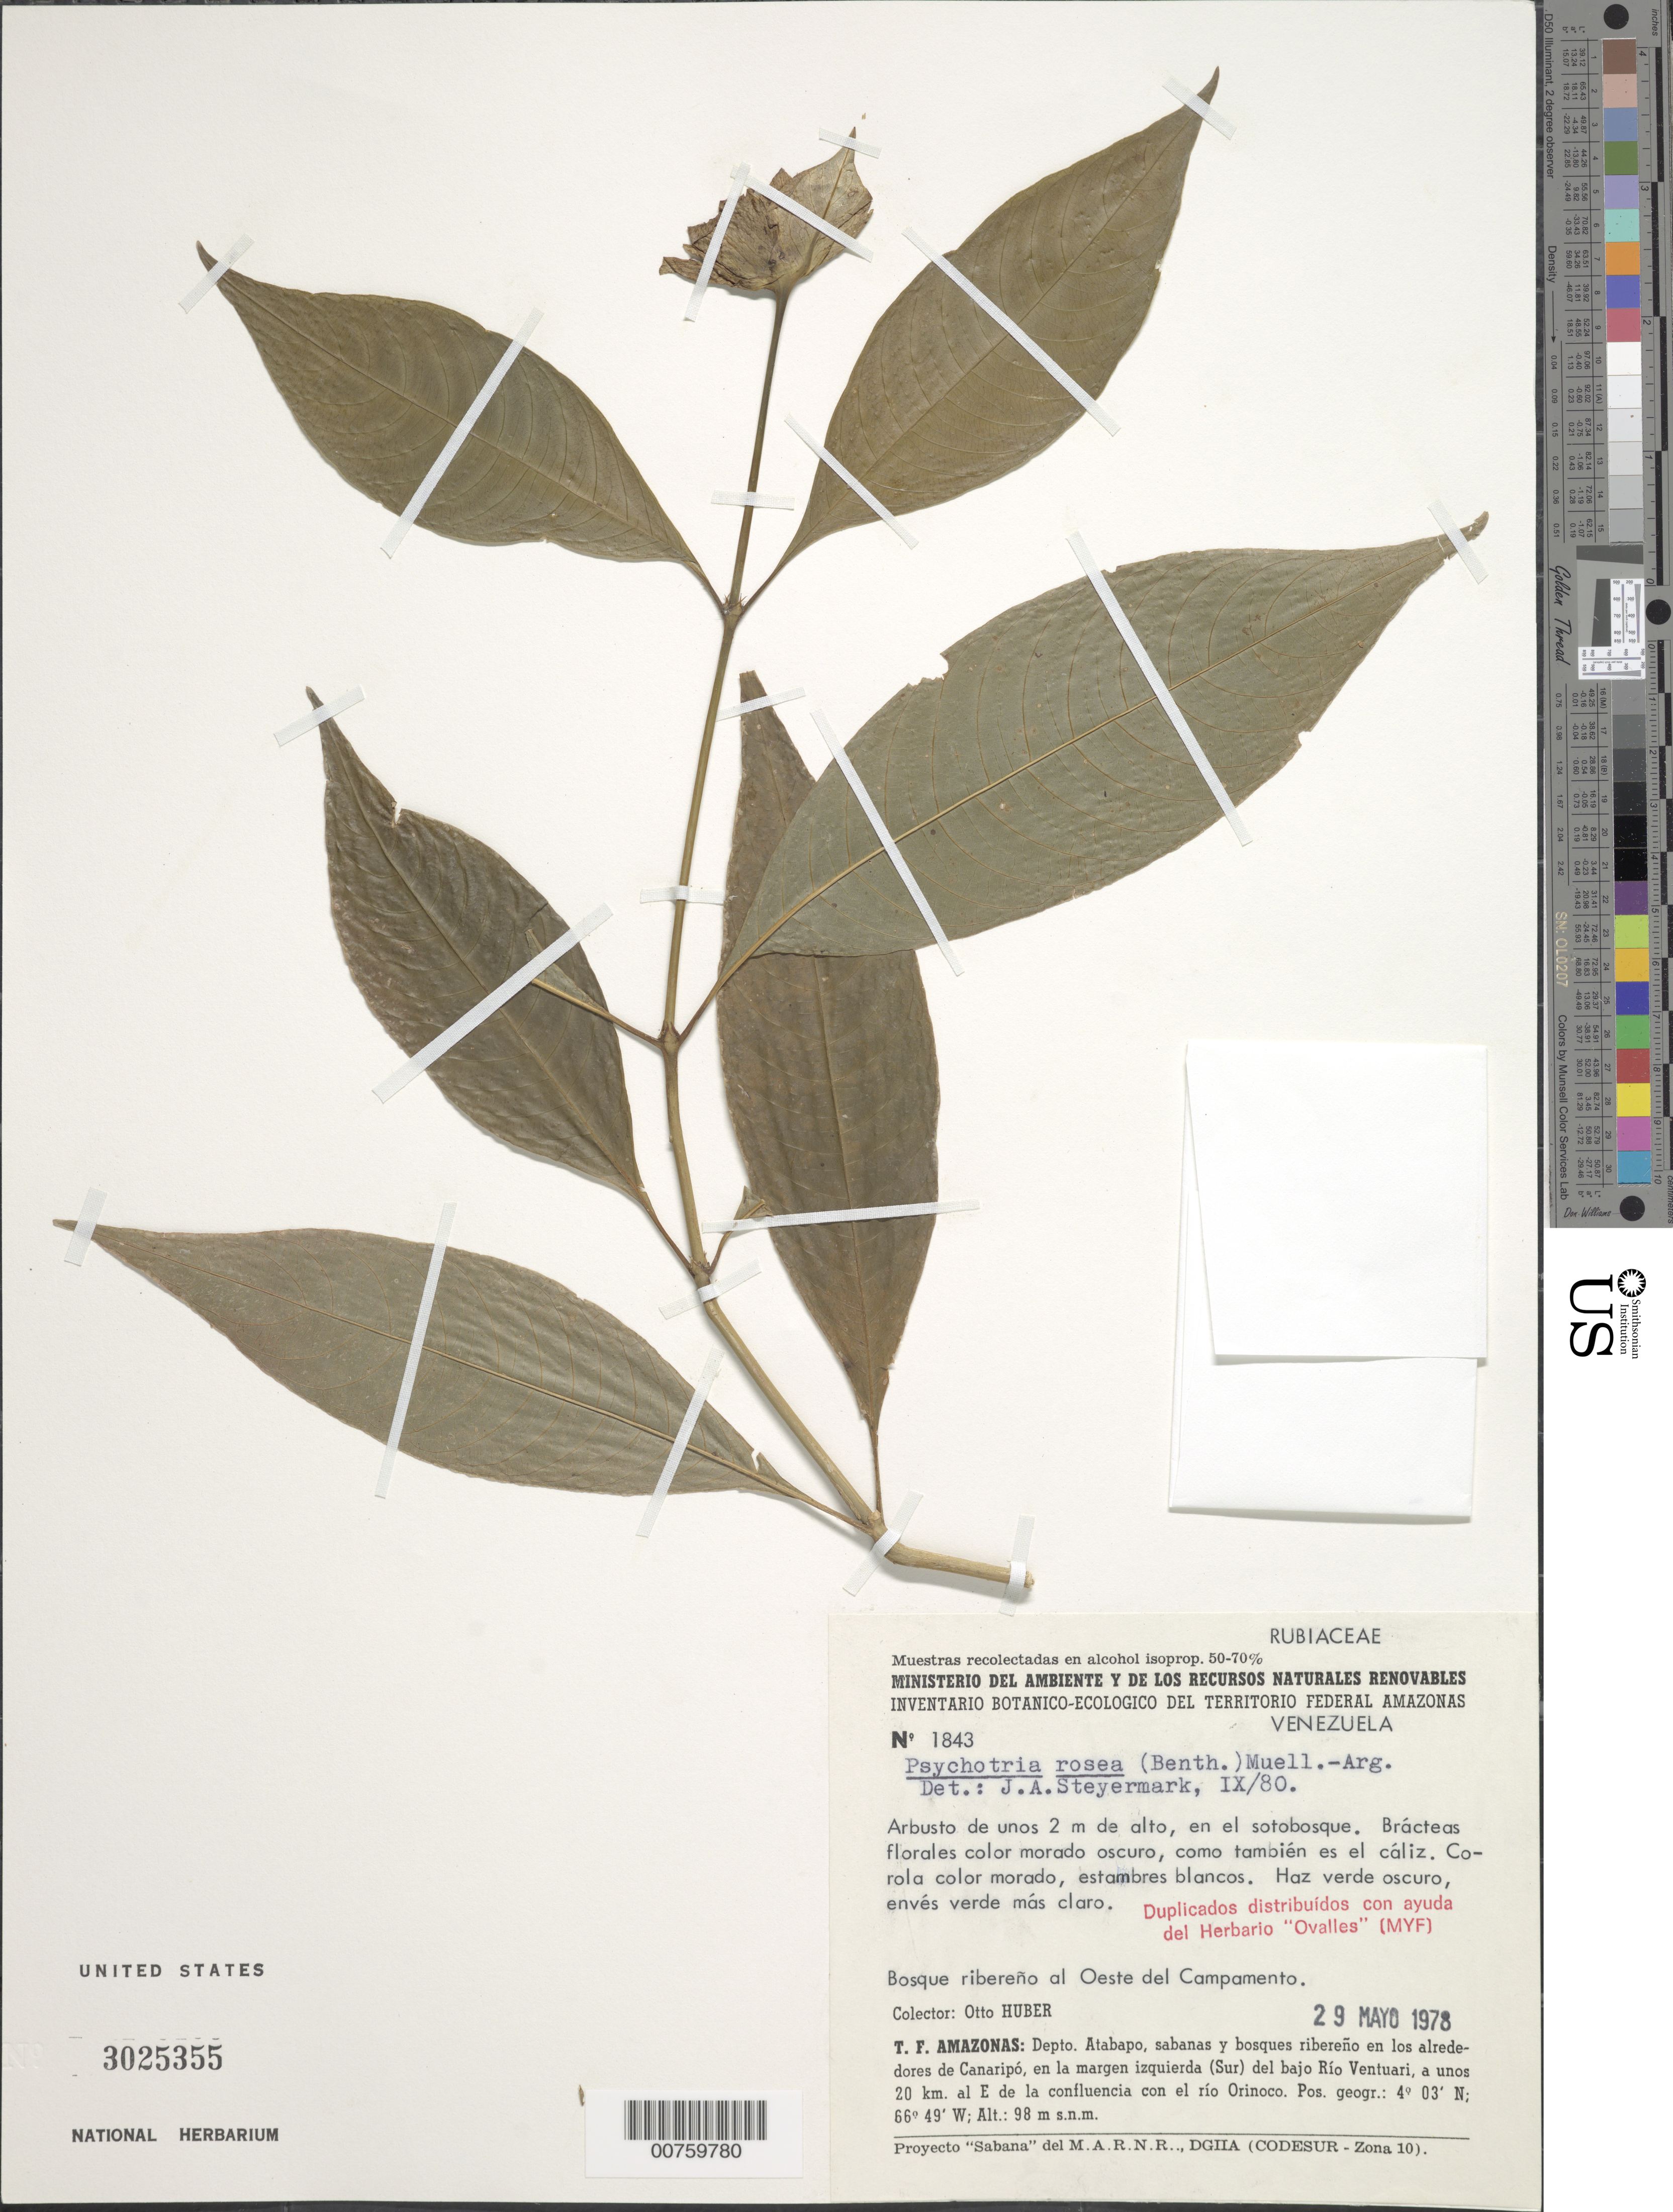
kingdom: Plantae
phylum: Tracheophyta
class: Magnoliopsida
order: Gentianales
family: Rubiaceae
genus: Psychotria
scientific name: Psychotria rosea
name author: (Benth.) Müll. Arg.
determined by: Steyermark, Julian A., (VEN)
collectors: O. Huber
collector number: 1843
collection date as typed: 29-May-78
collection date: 1978-05-29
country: Venezuela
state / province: Amazonas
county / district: Atabapo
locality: Canaripó, S margen del Bajo Río Ventuari, 20 km E de la confluencia con el Río Orinoco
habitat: Bosque ribereno al oeste del Campamento; sotobosque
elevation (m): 98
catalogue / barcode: US 3025355